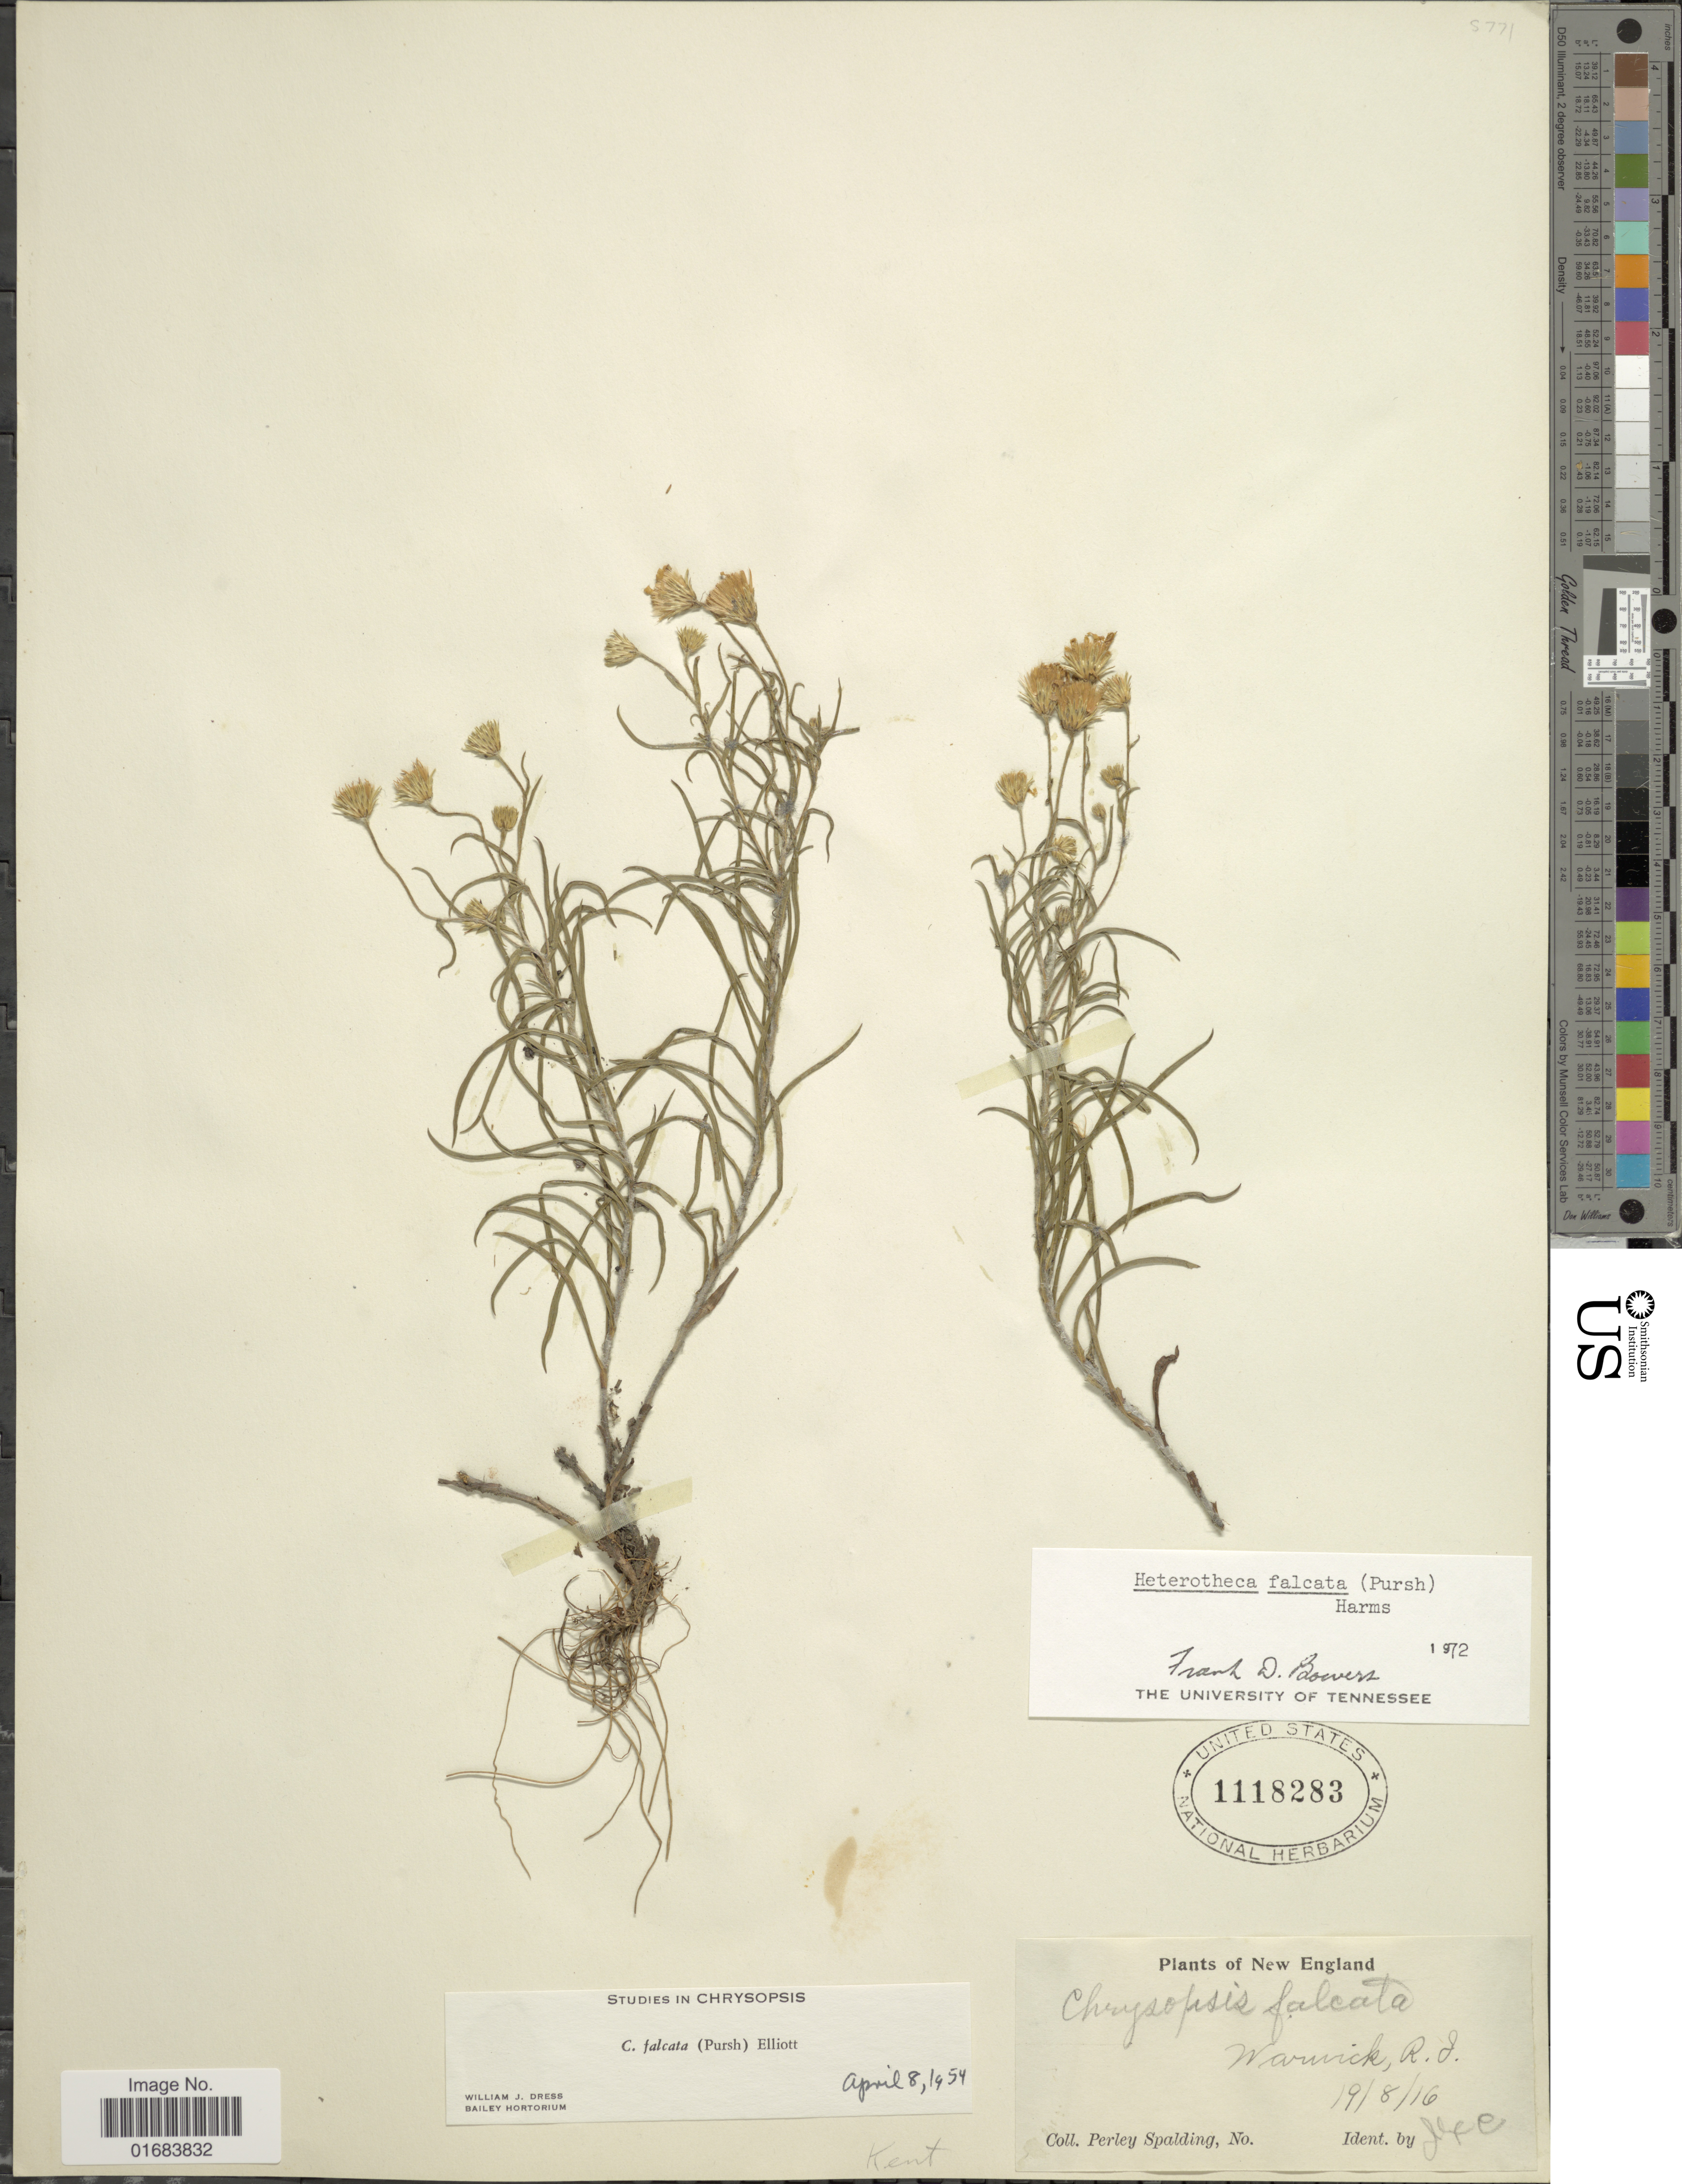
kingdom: Plantae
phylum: Tracheophyta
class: Magnoliopsida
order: Asterales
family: Asteraceae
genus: Pityopsis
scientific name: Pityopsis falcata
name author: (Pursh) Nutt.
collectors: P. Spalding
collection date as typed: Transcribed d/m/y: 19/8/16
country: United States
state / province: Rhode Island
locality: New England, Warwick.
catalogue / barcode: US 1118283